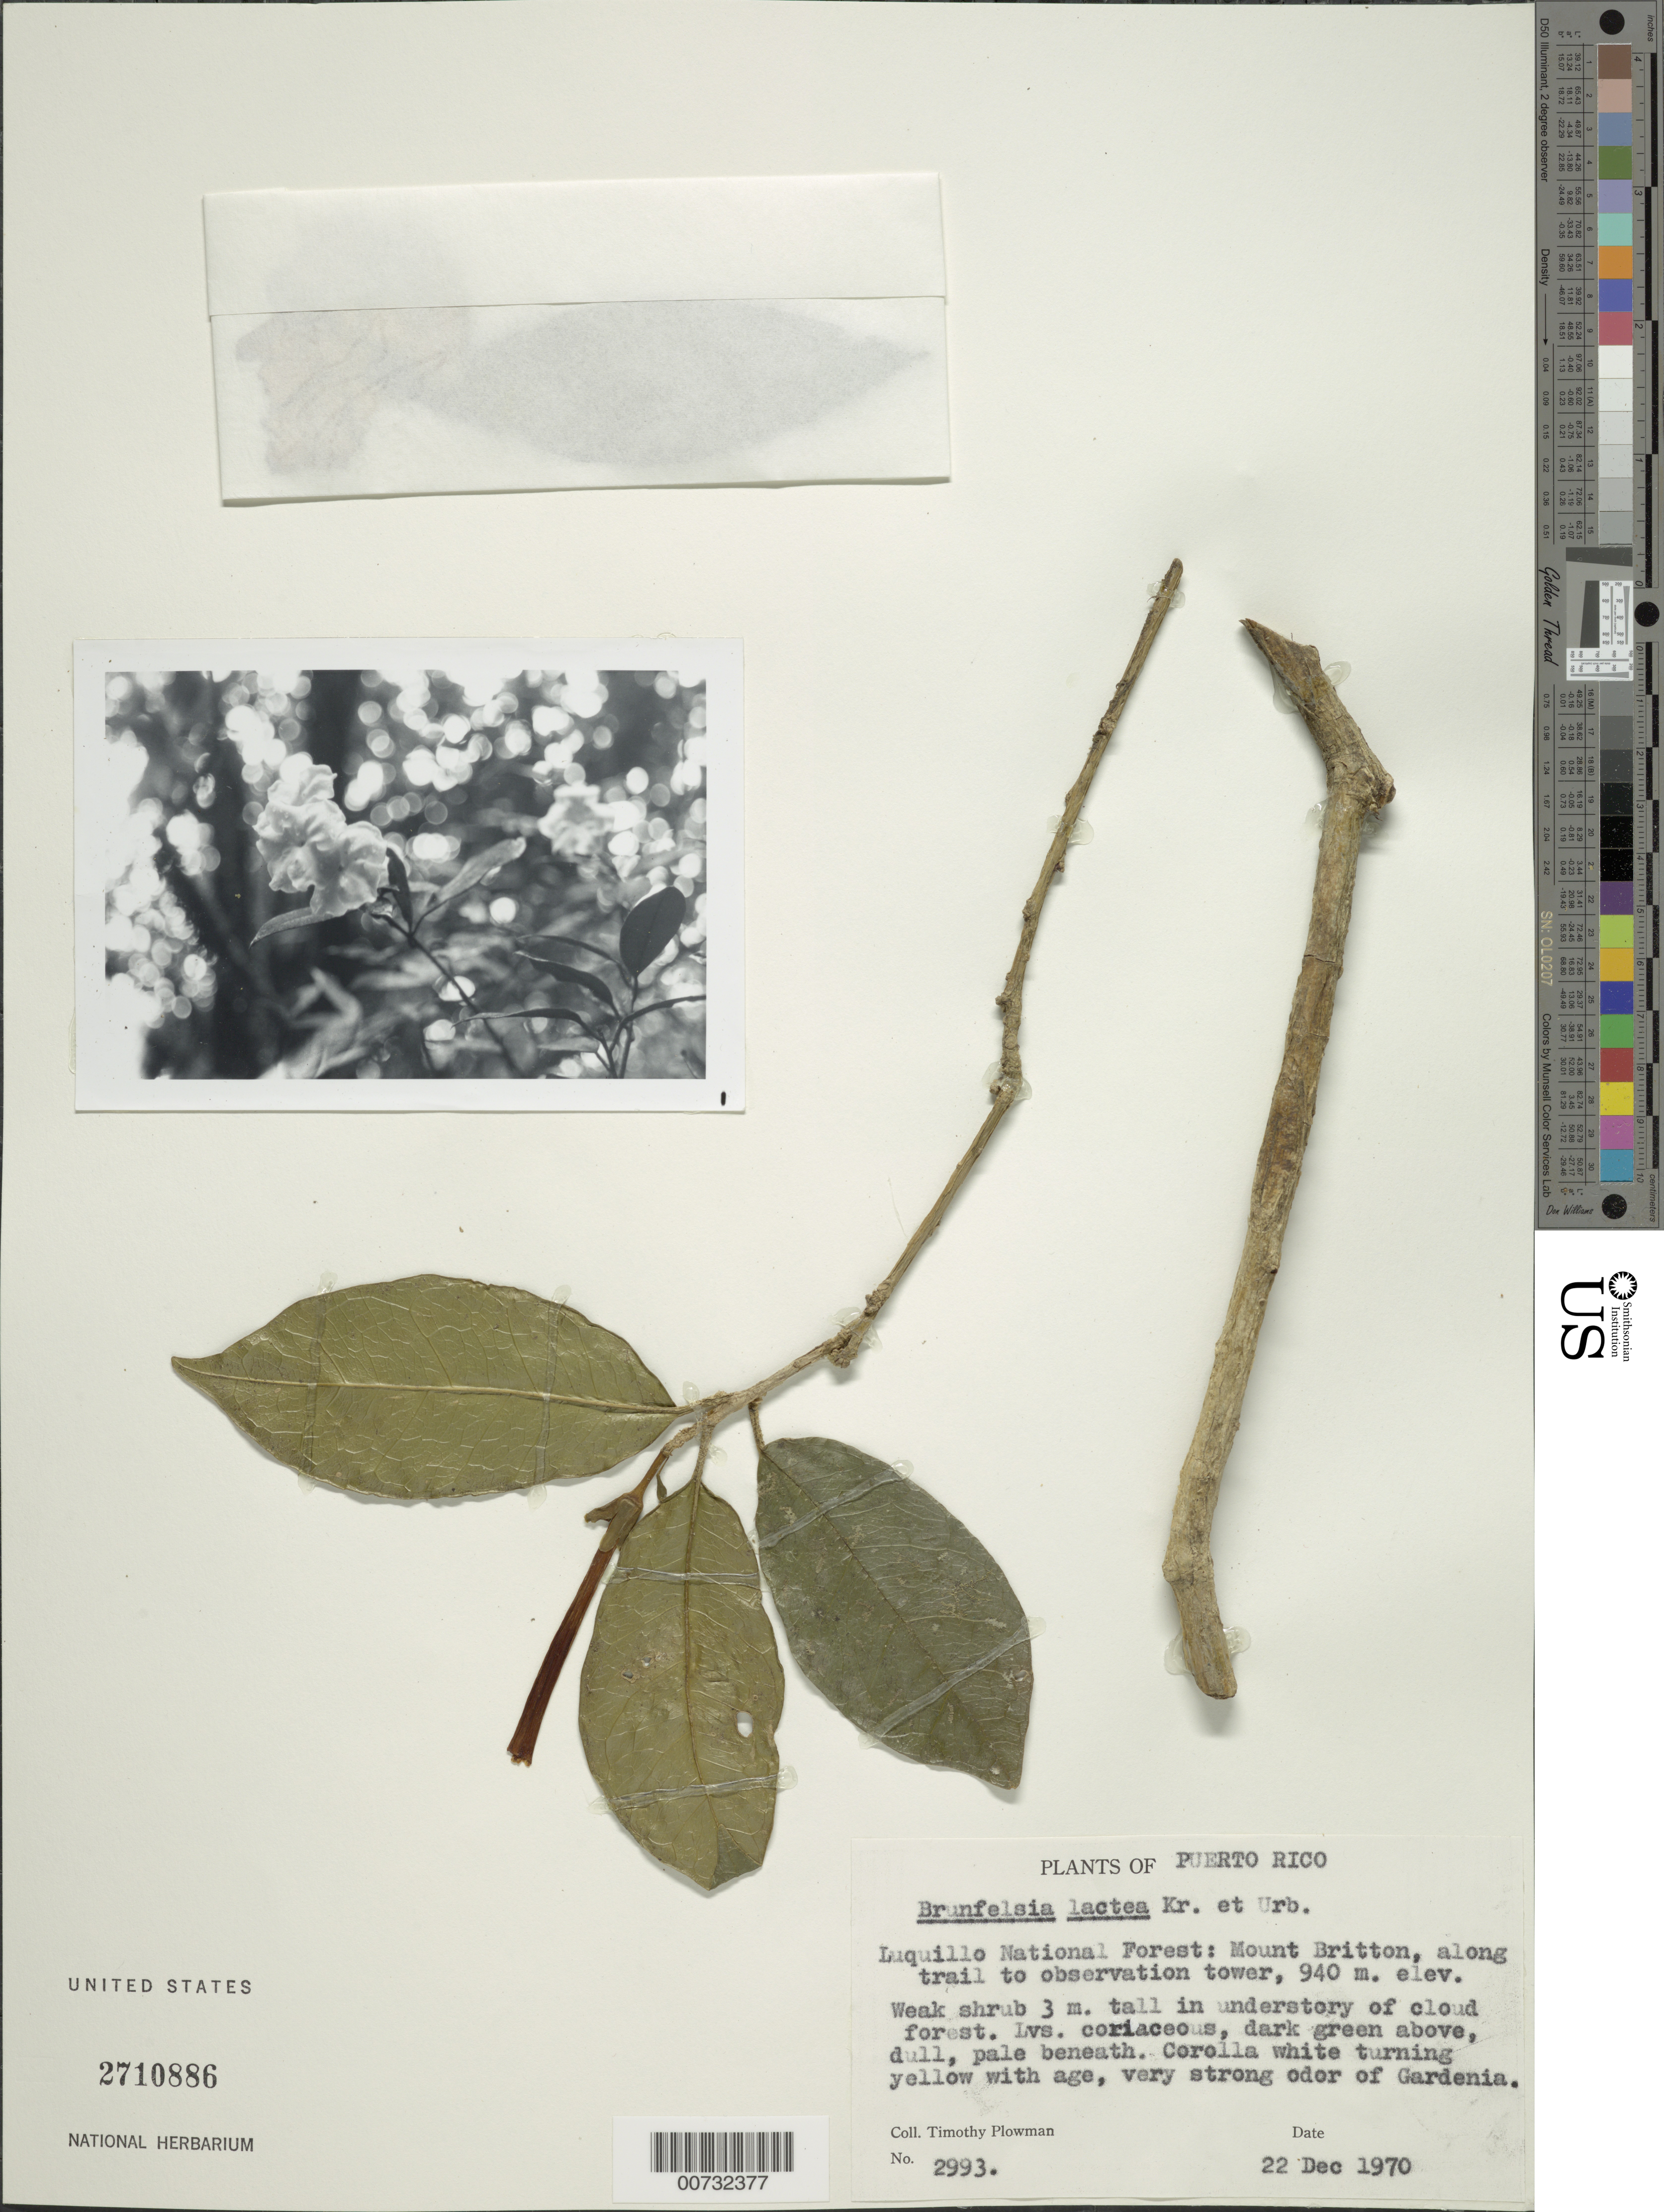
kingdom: Plantae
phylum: Tracheophyta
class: Magnoliopsida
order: Solanales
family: Solanaceae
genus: Brunfelsia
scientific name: Brunfelsia lactea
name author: Krug & Urb.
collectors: T. Plowman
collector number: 2993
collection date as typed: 22 Dec 1970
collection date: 1970-12-22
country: Puerto Rico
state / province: Luquillo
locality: Luquillo Natl. Forest: Mt. Britton, along trail to observation tower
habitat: Understory of cloud forest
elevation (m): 940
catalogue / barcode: US 2710886